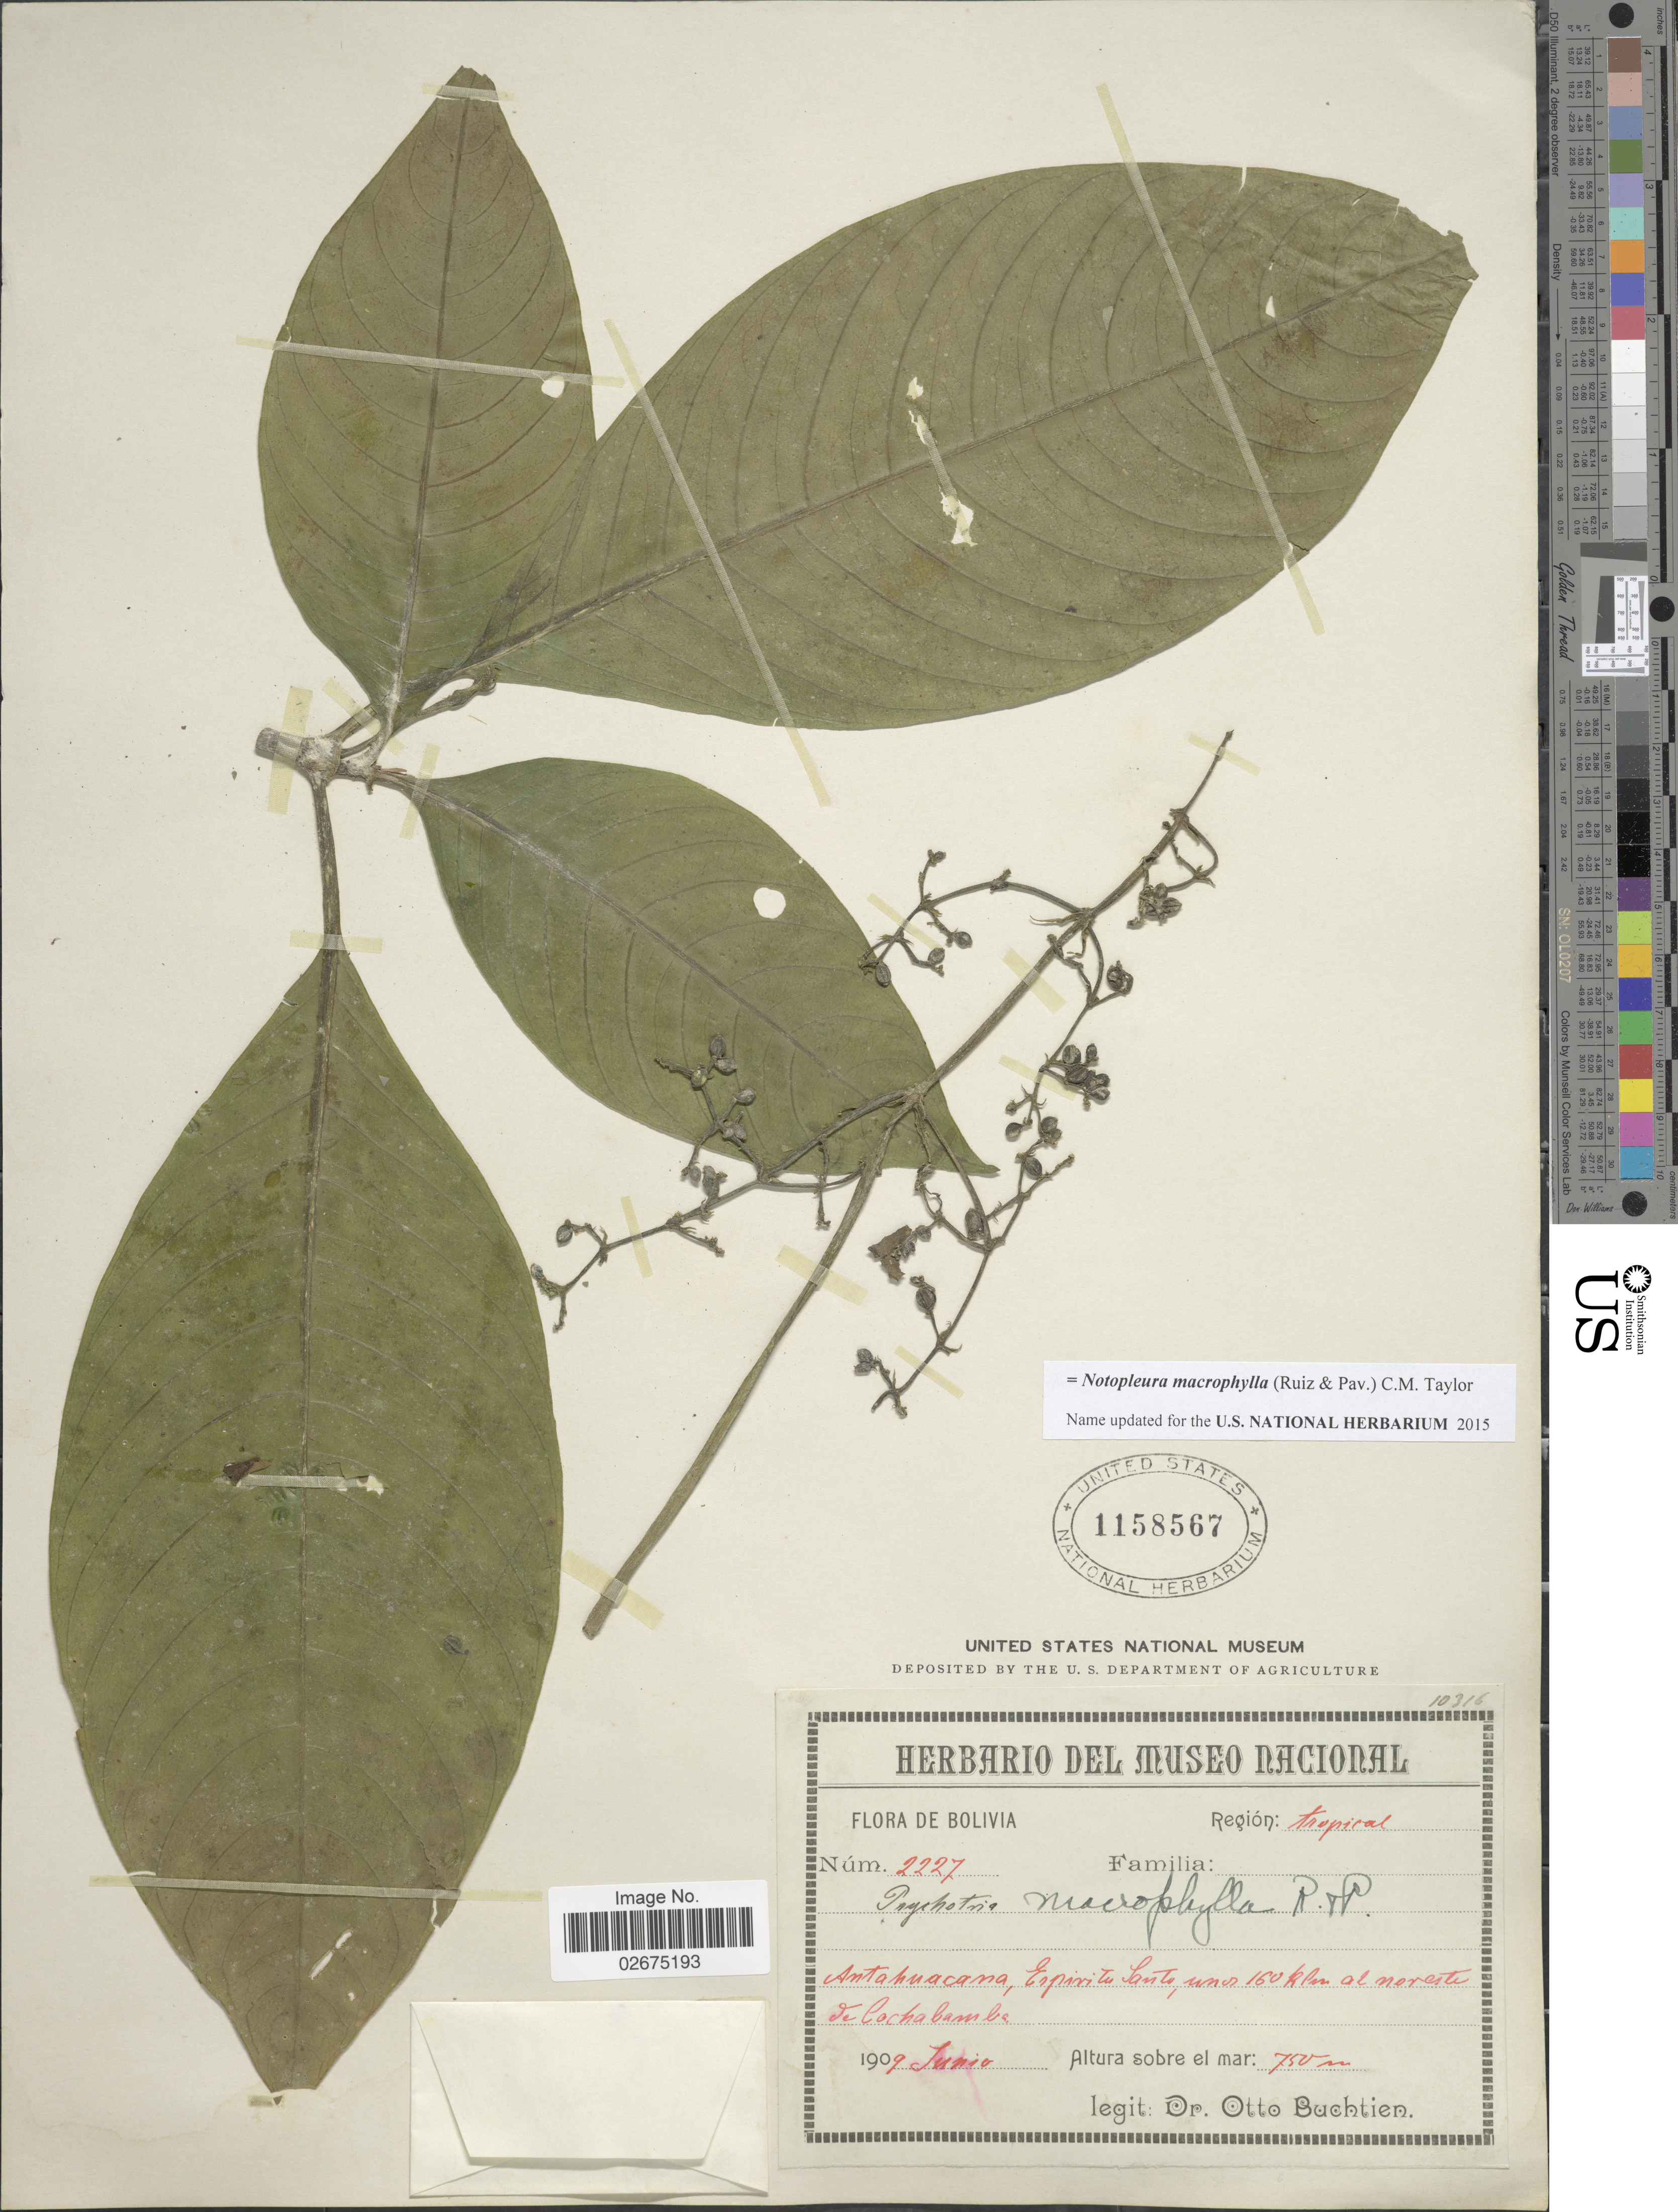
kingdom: Plantae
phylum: Tracheophyta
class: Magnoliopsida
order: Gentianales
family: Rubiaceae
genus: Notopleura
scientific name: Notopleura macrophylla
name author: (Ruiz & Pav.) C.M. Taylor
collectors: O. Buchtien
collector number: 2227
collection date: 1909-06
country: Bolivia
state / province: Cochabamba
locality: Region: tropical. Antahuacana, Espiritu Santo, unos 16° klm al noreste de Cochabamba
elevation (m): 750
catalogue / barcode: US 1158567